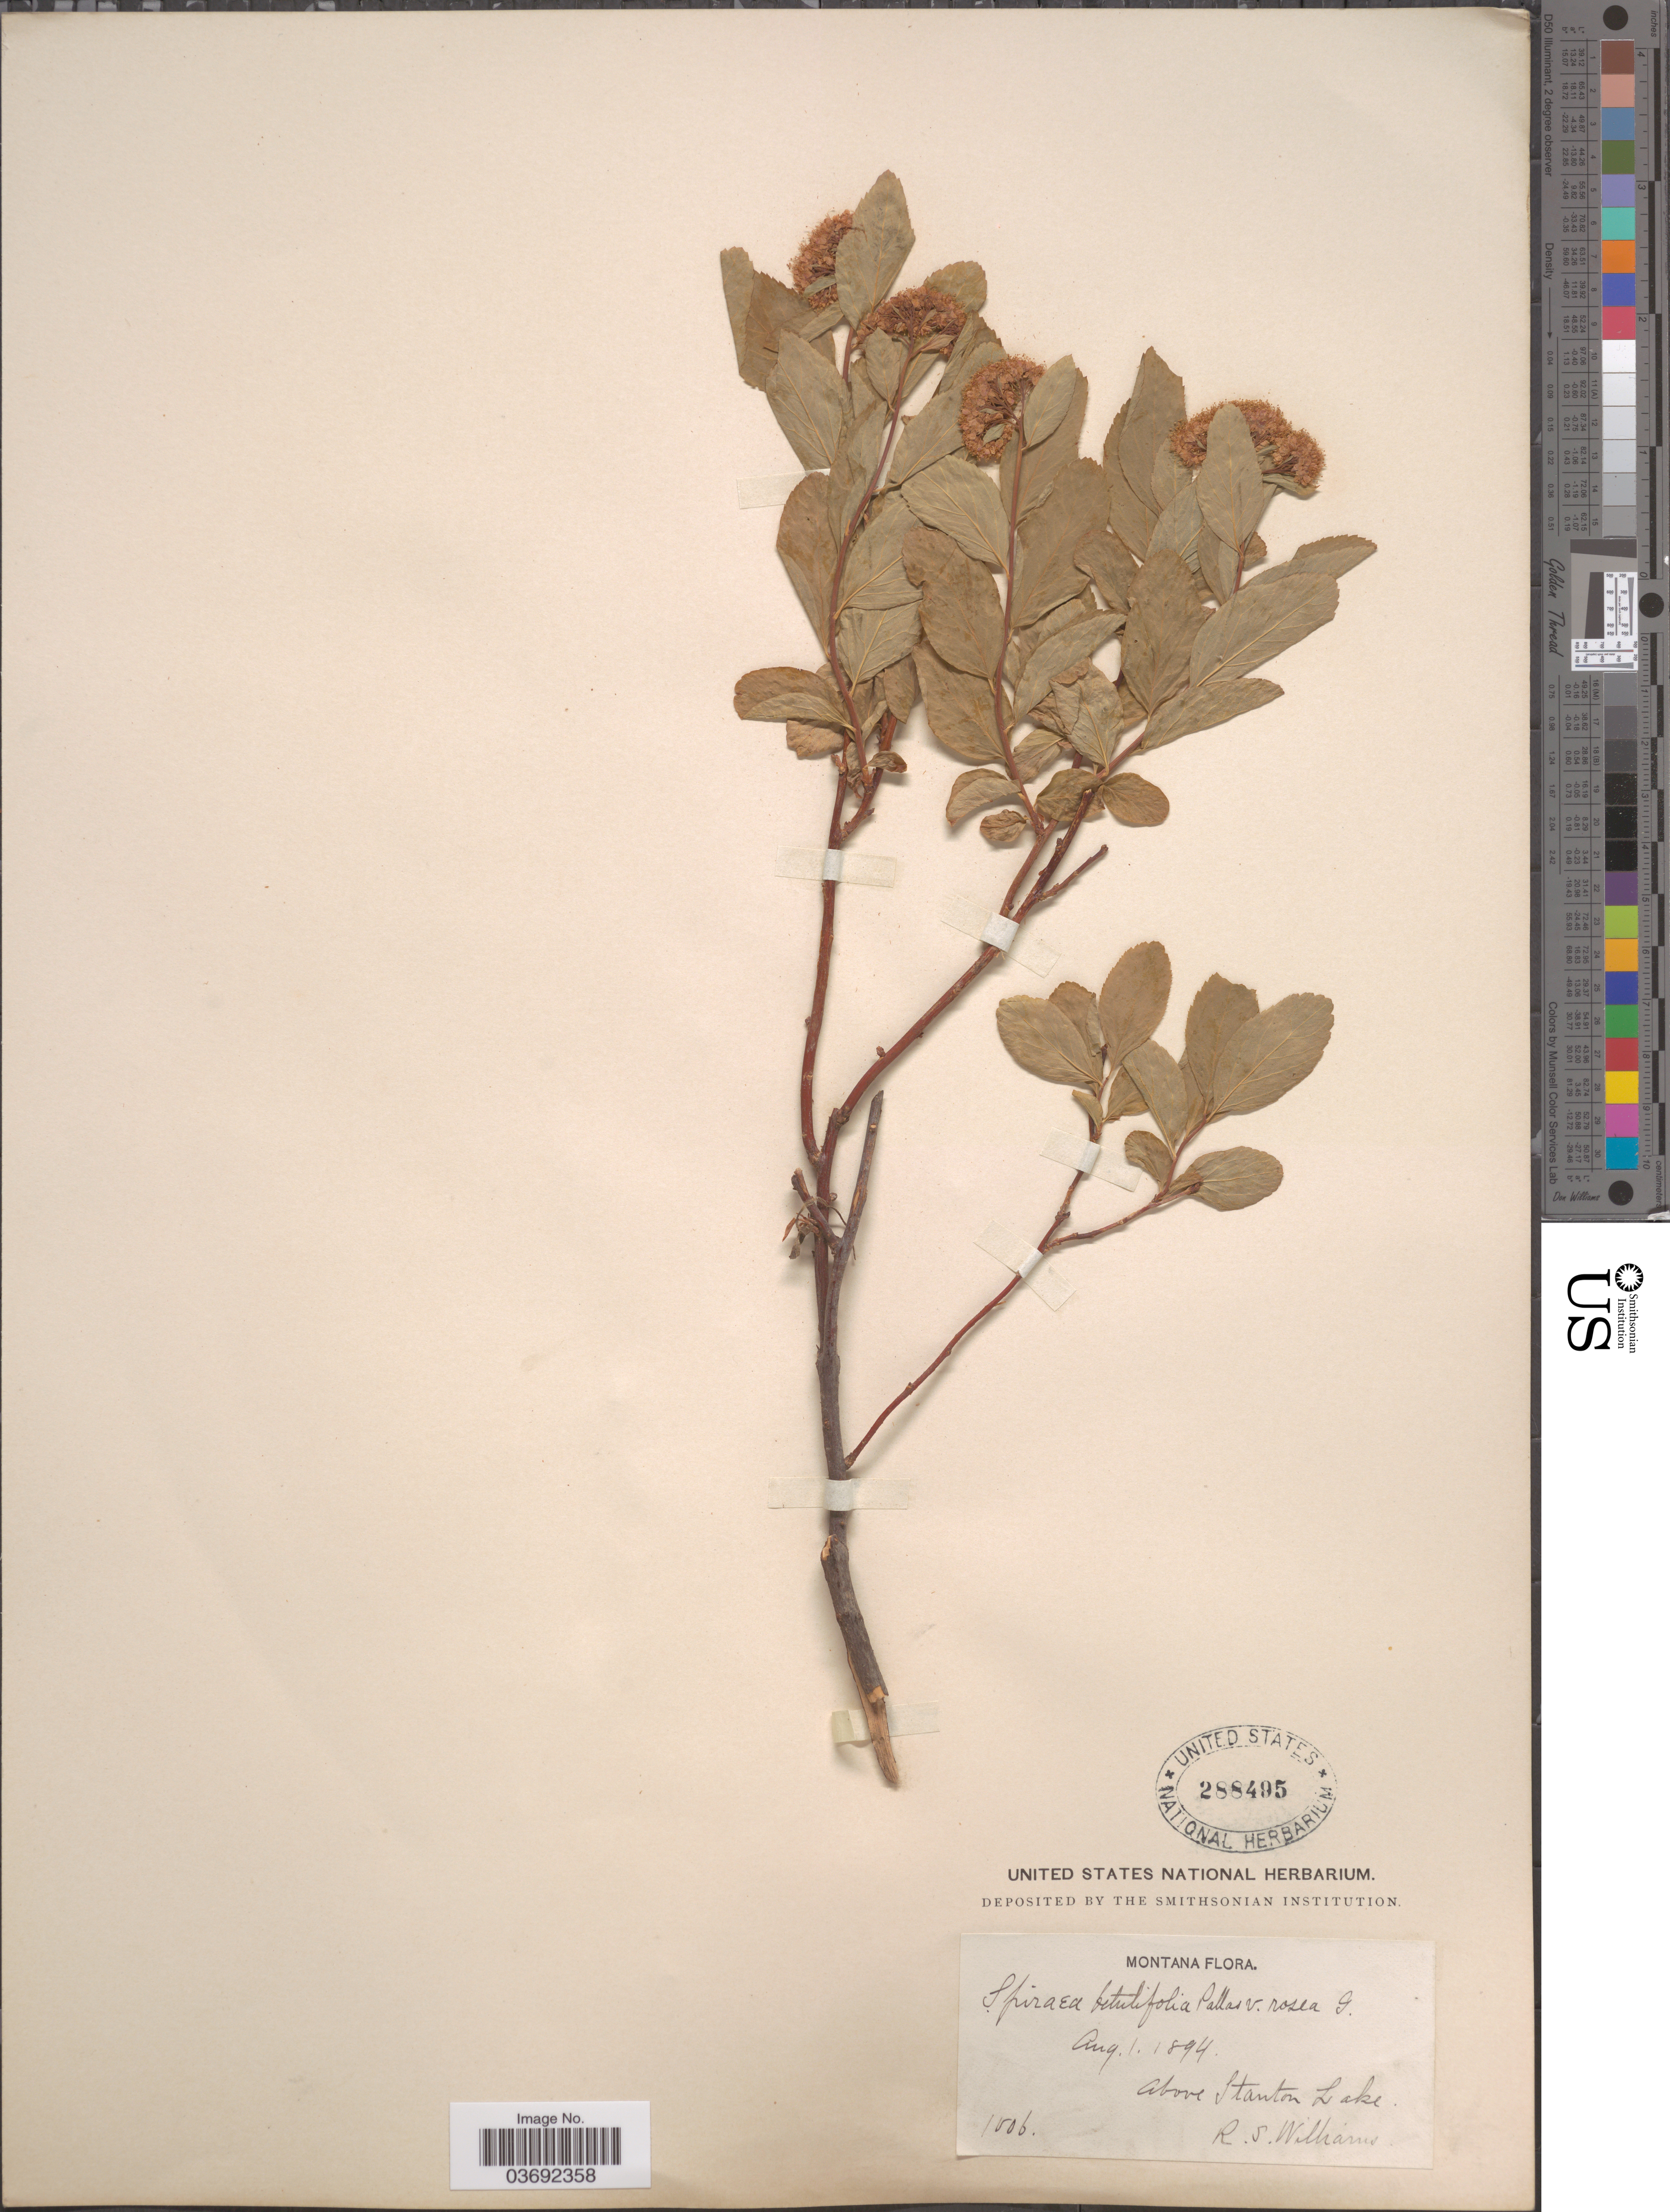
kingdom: Plantae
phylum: Tracheophyta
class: Magnoliopsida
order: Rosales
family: Rosaceae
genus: Spiraea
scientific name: Spiraea densiflora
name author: Nutt. ex Greenm.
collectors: R. S. Williams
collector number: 1006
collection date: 1894-08-01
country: United States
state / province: Montana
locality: Above Stanton Lake.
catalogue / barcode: US 288495